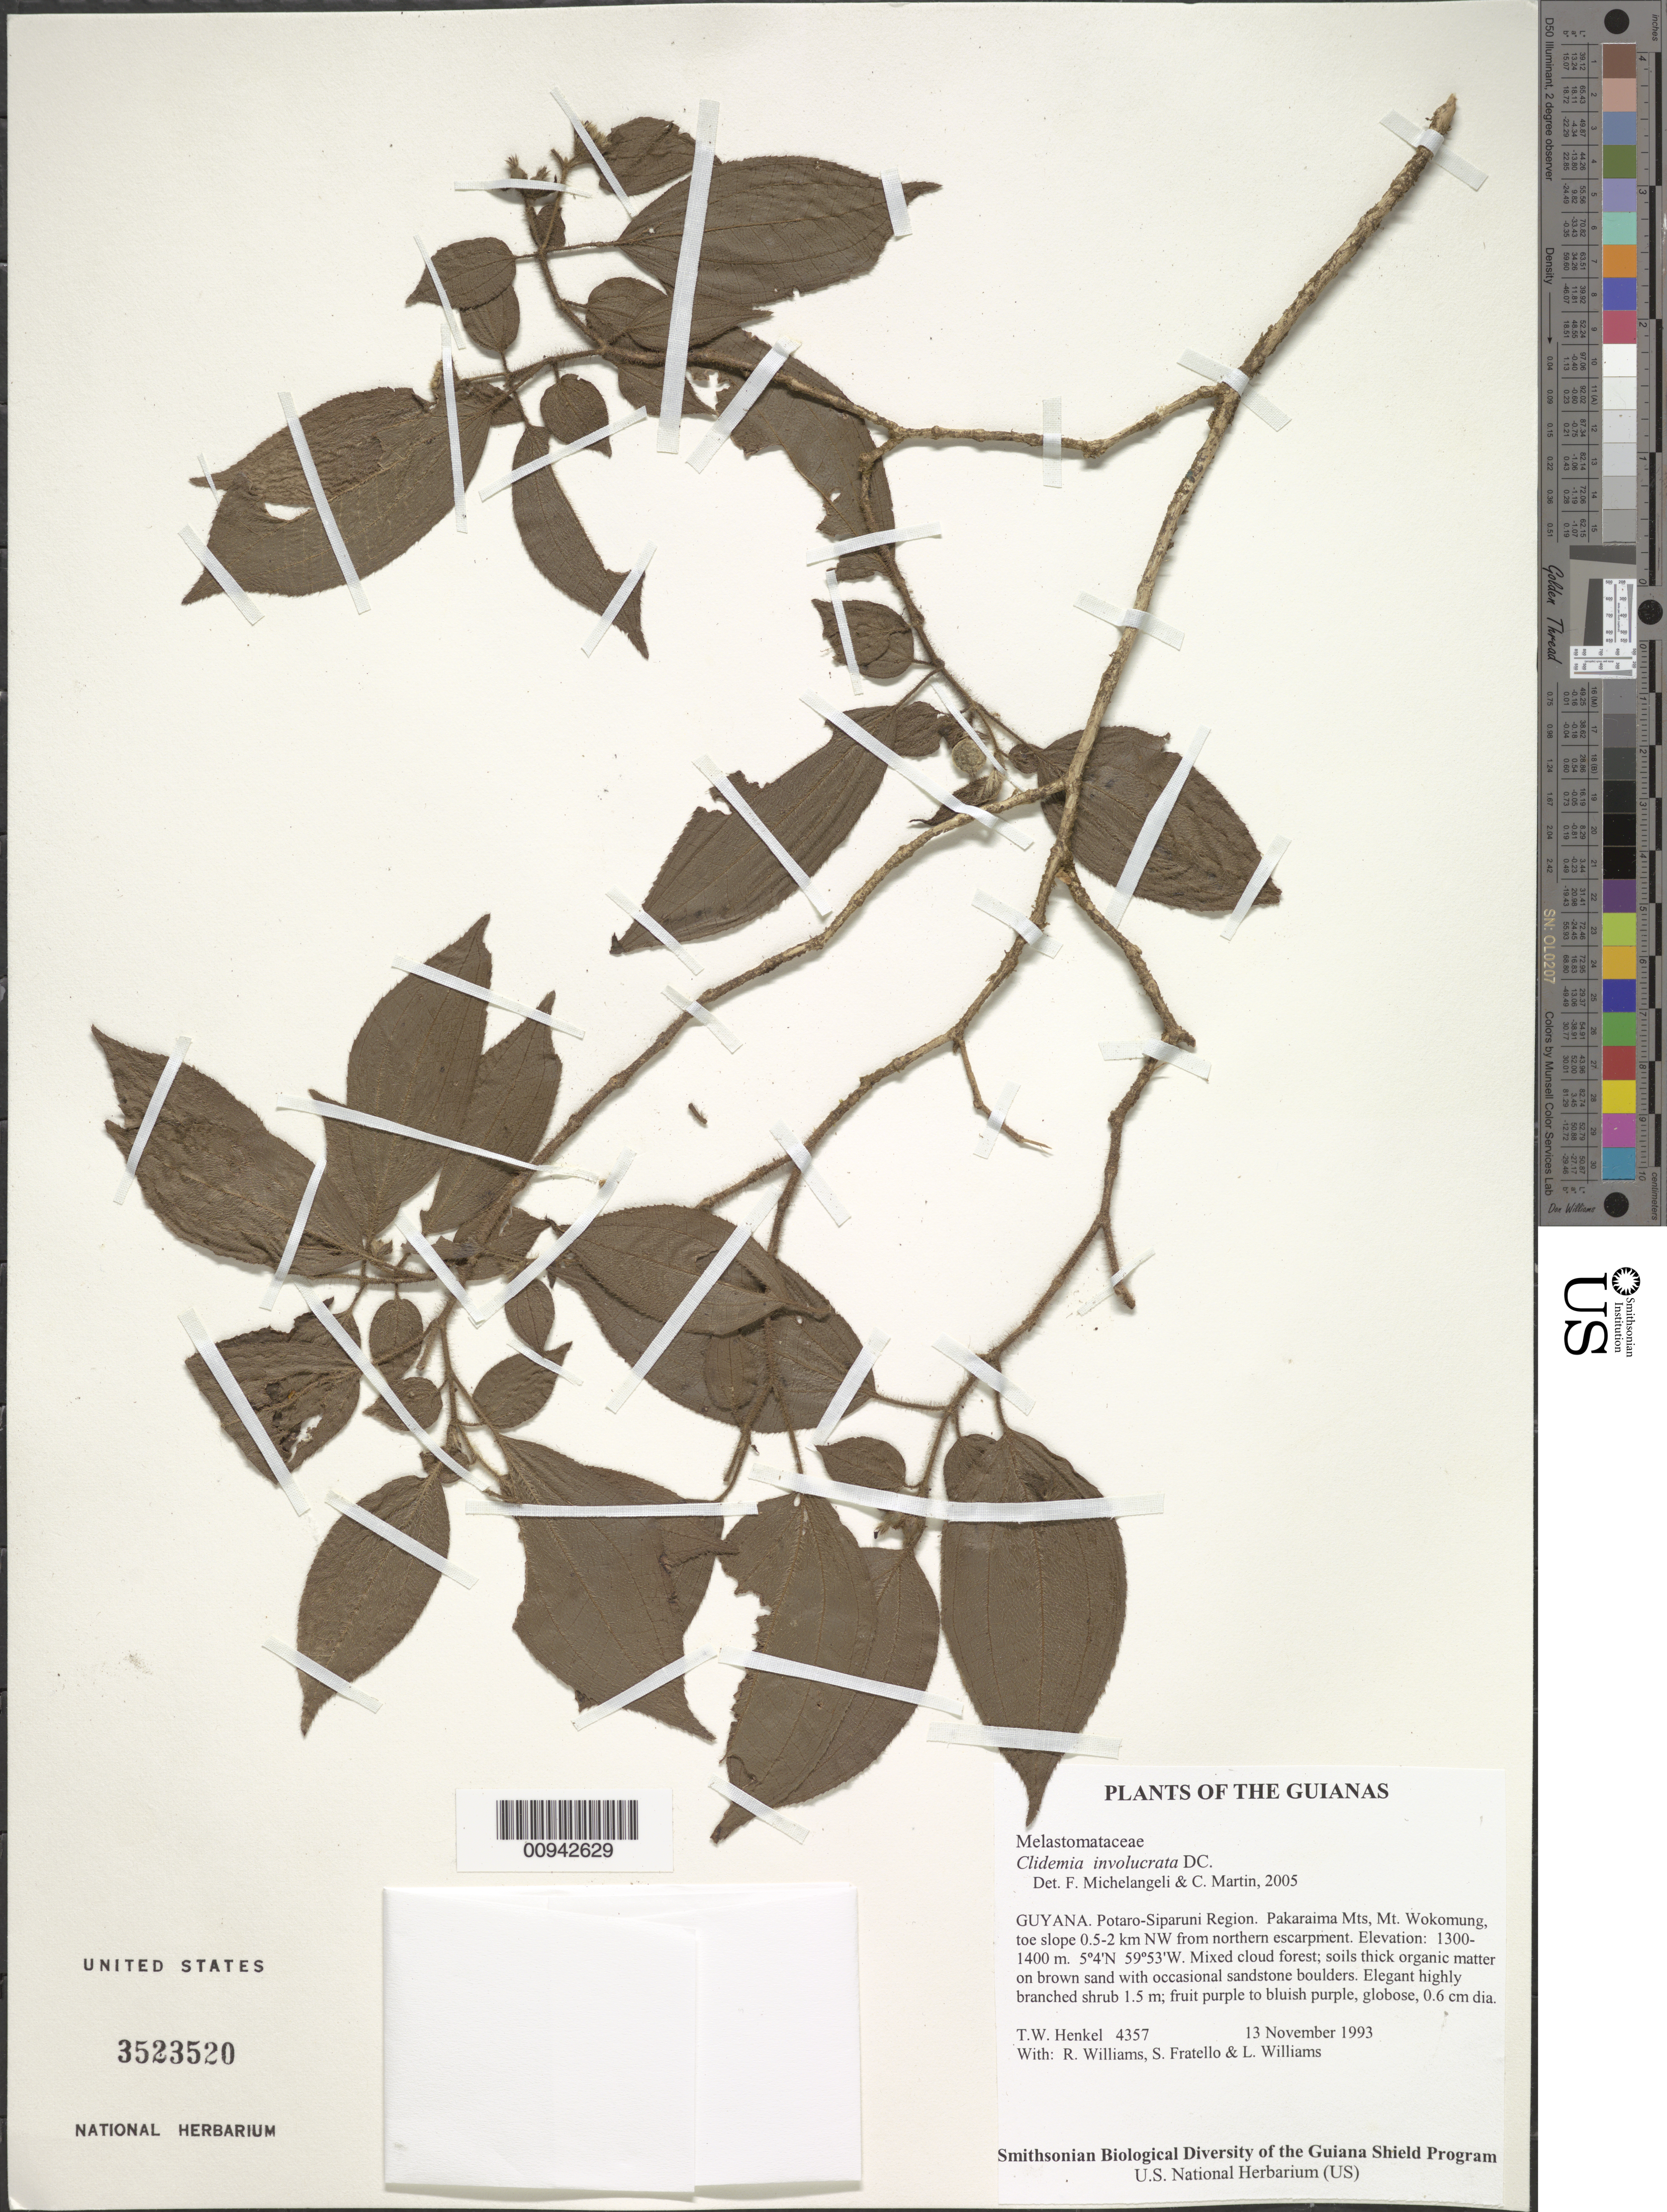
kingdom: Plantae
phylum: Tracheophyta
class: Magnoliopsida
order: Myrtales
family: Melastomataceae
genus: Clidemia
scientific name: Clidemia involucrata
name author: DC.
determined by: Almeda, F.; Penneys, D. S.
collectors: T. Henkel, R. Williams, S. Fratello & L. Williams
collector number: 4357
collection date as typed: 13 November 1993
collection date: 1993-11-13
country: Guyana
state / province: Potaro-Siparuni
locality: Pakaraima Mts, Mt. Wokomung, toe slope 0.5-2 km NW from northern escarpment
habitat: Mixed cloud forest; soils thick organic matter on brown sand with occasional sandstone boulders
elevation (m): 1300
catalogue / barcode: US 3523520